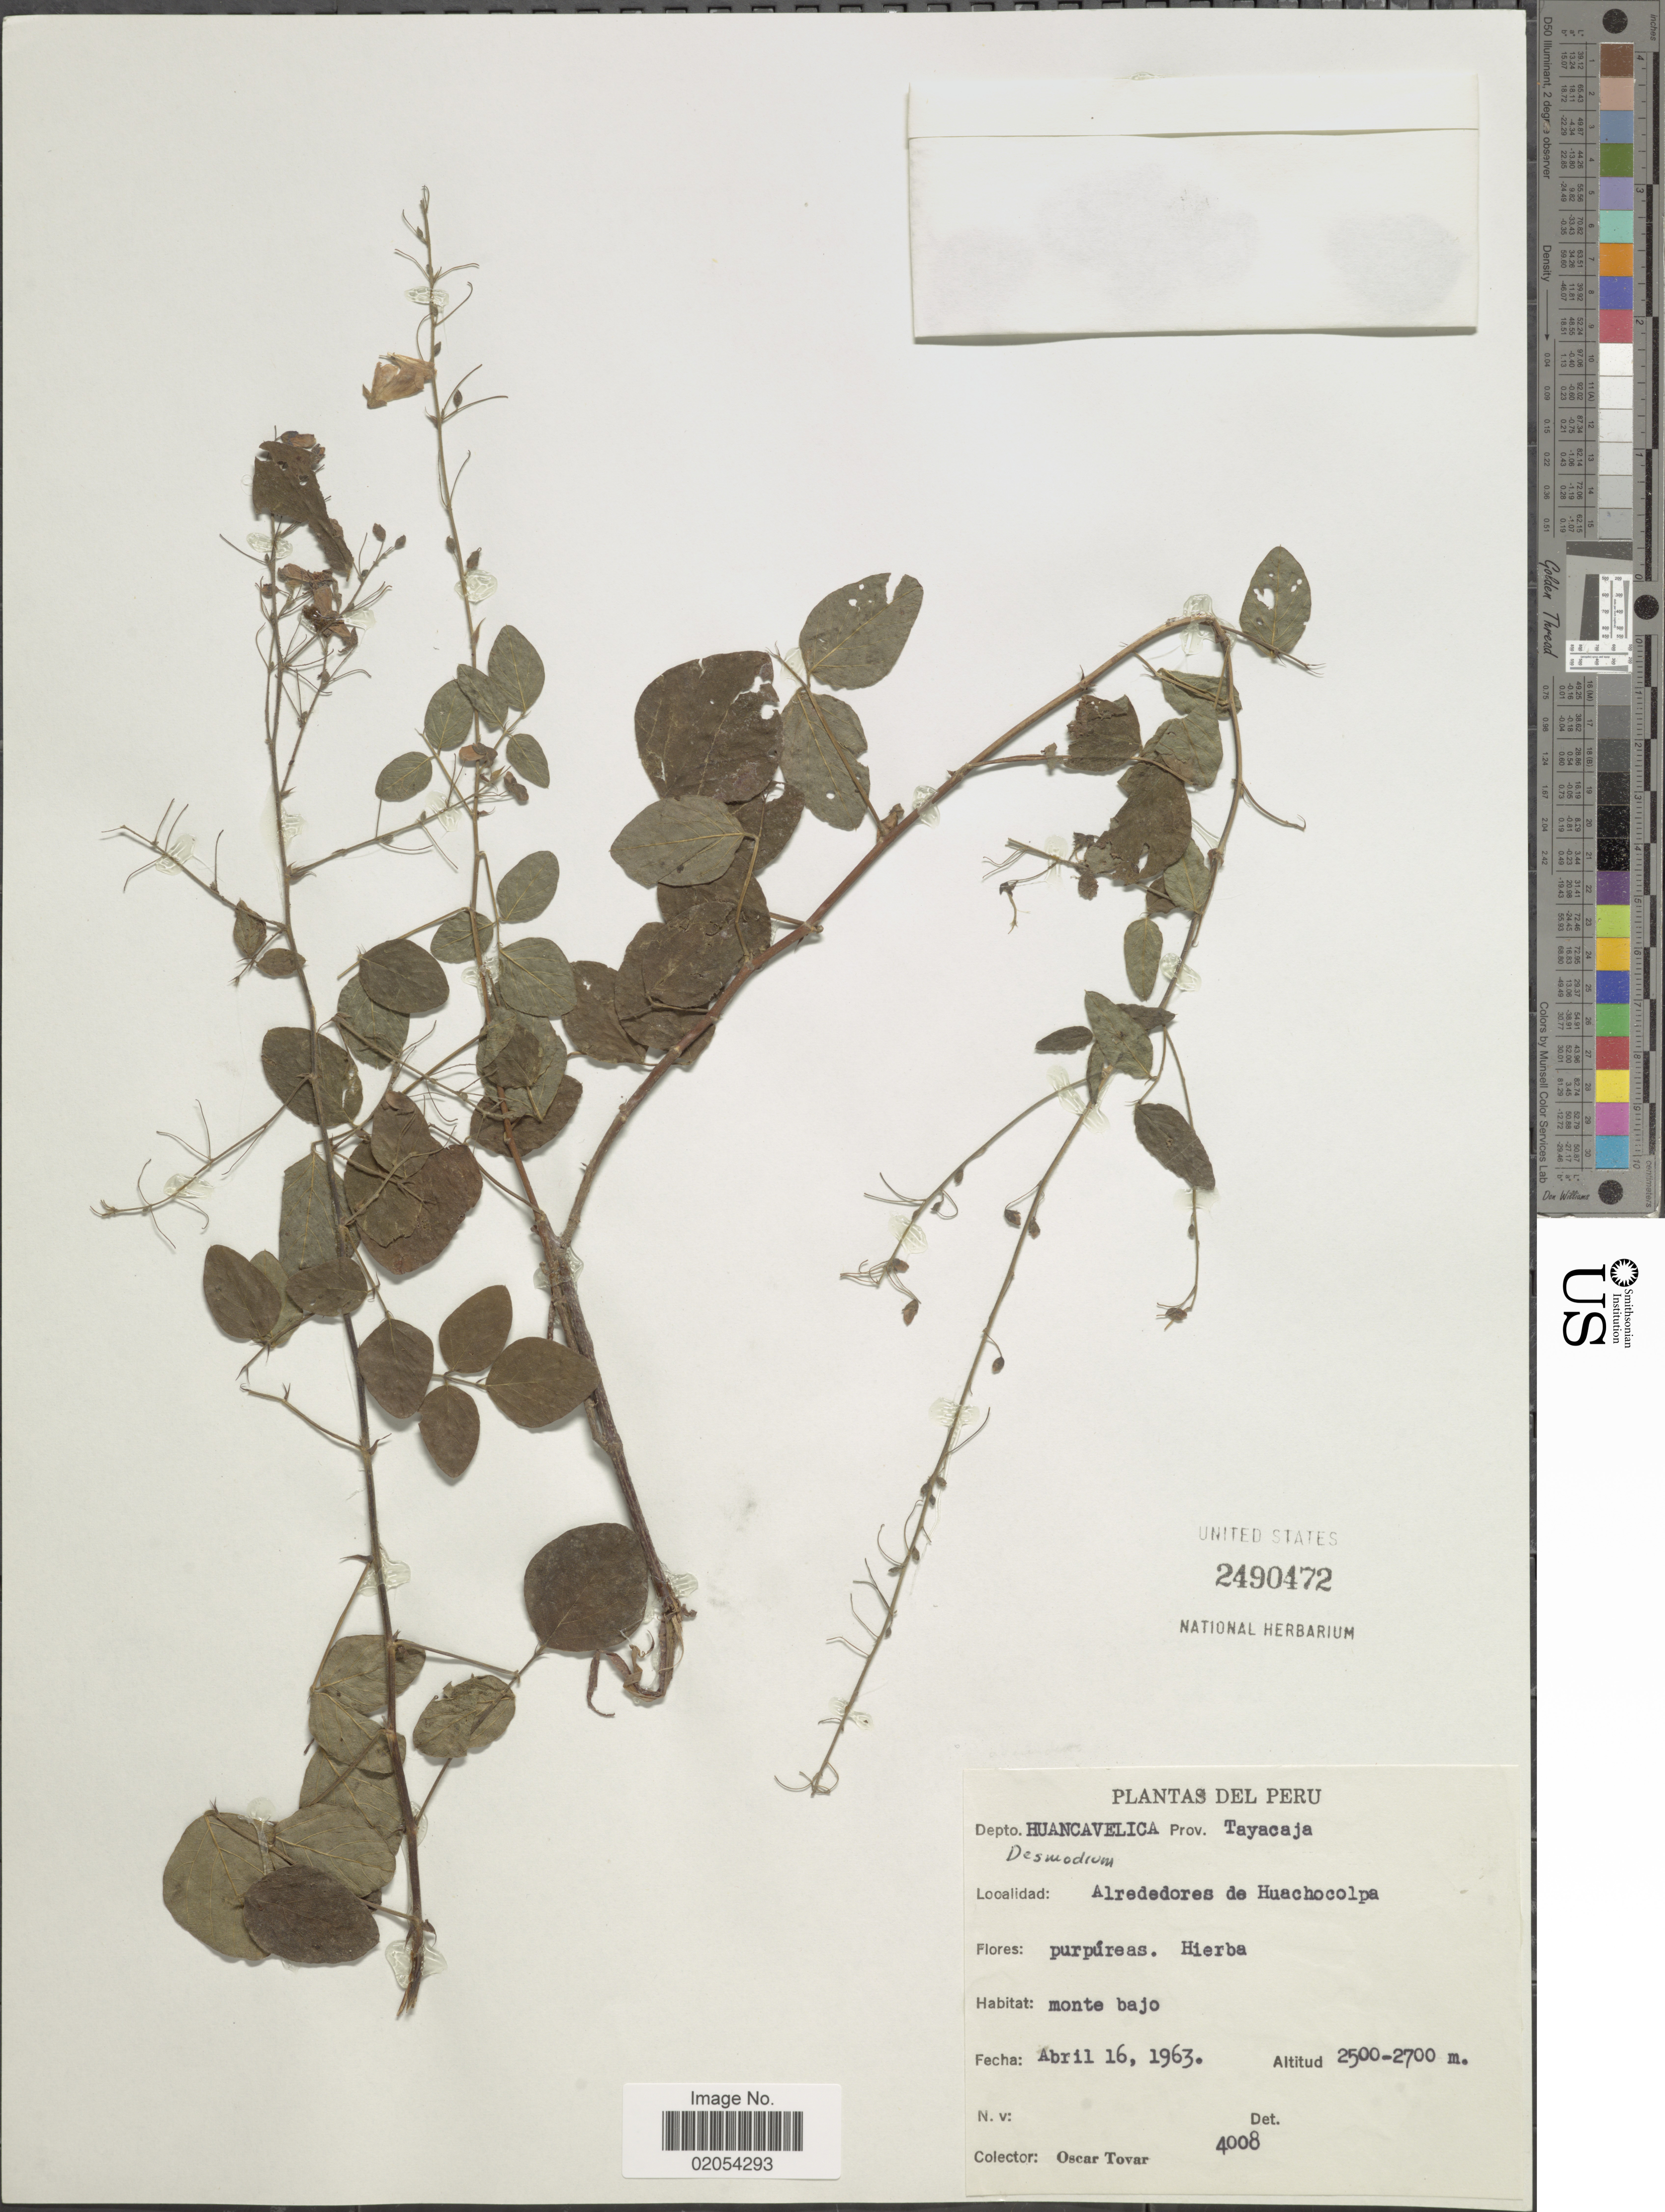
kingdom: Plantae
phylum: Tracheophyta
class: Magnoliopsida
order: Fabales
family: Fabaceae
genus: Desmodium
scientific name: Desmodium sp.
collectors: Ó. Tovar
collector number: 4008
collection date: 1963-04-16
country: Peru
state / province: Huancavelica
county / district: Tayacaja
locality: Peru, Depto. Huancavelica, Prov. Tayacaja.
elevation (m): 2500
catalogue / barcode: US 2490472